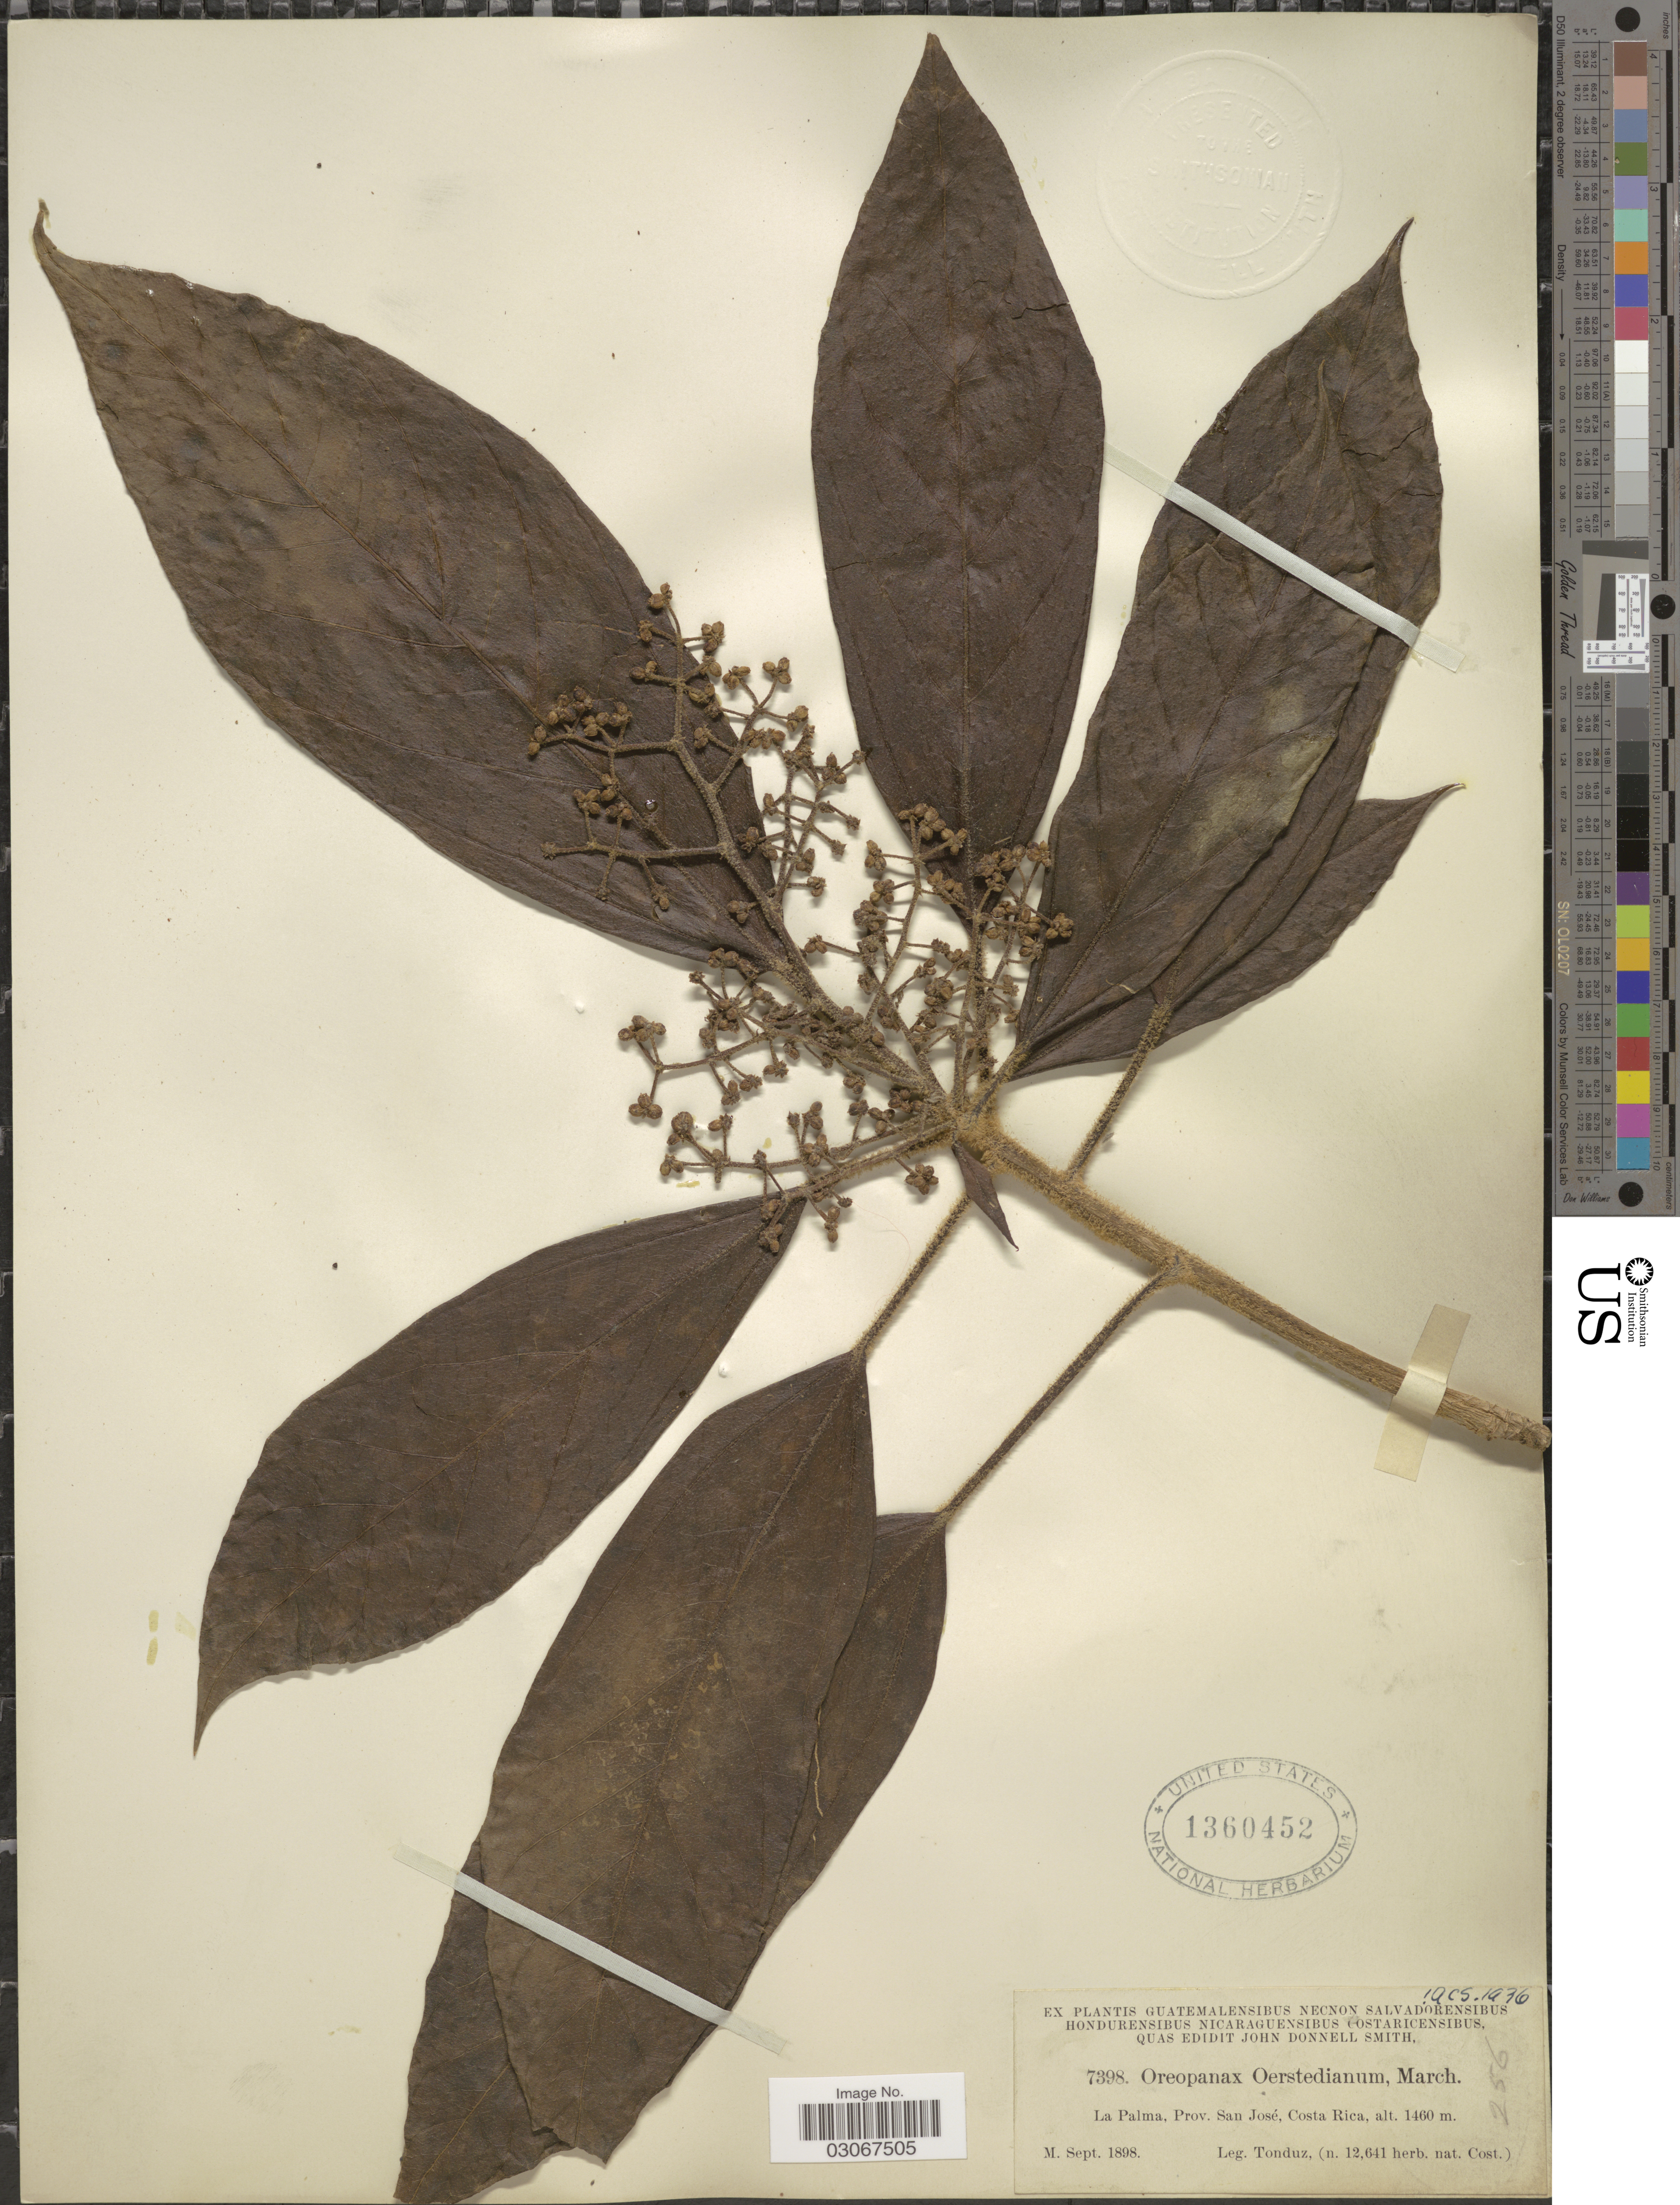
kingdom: Plantae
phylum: Tracheophyta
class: Magnoliopsida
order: Apiales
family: Araliaceae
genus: Oreopanax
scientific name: Oreopanax oerstedianus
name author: Marchal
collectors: Tonduz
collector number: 7398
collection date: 1898-09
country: Costa Rica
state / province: San José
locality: La Palma.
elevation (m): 1460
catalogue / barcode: US 1360452